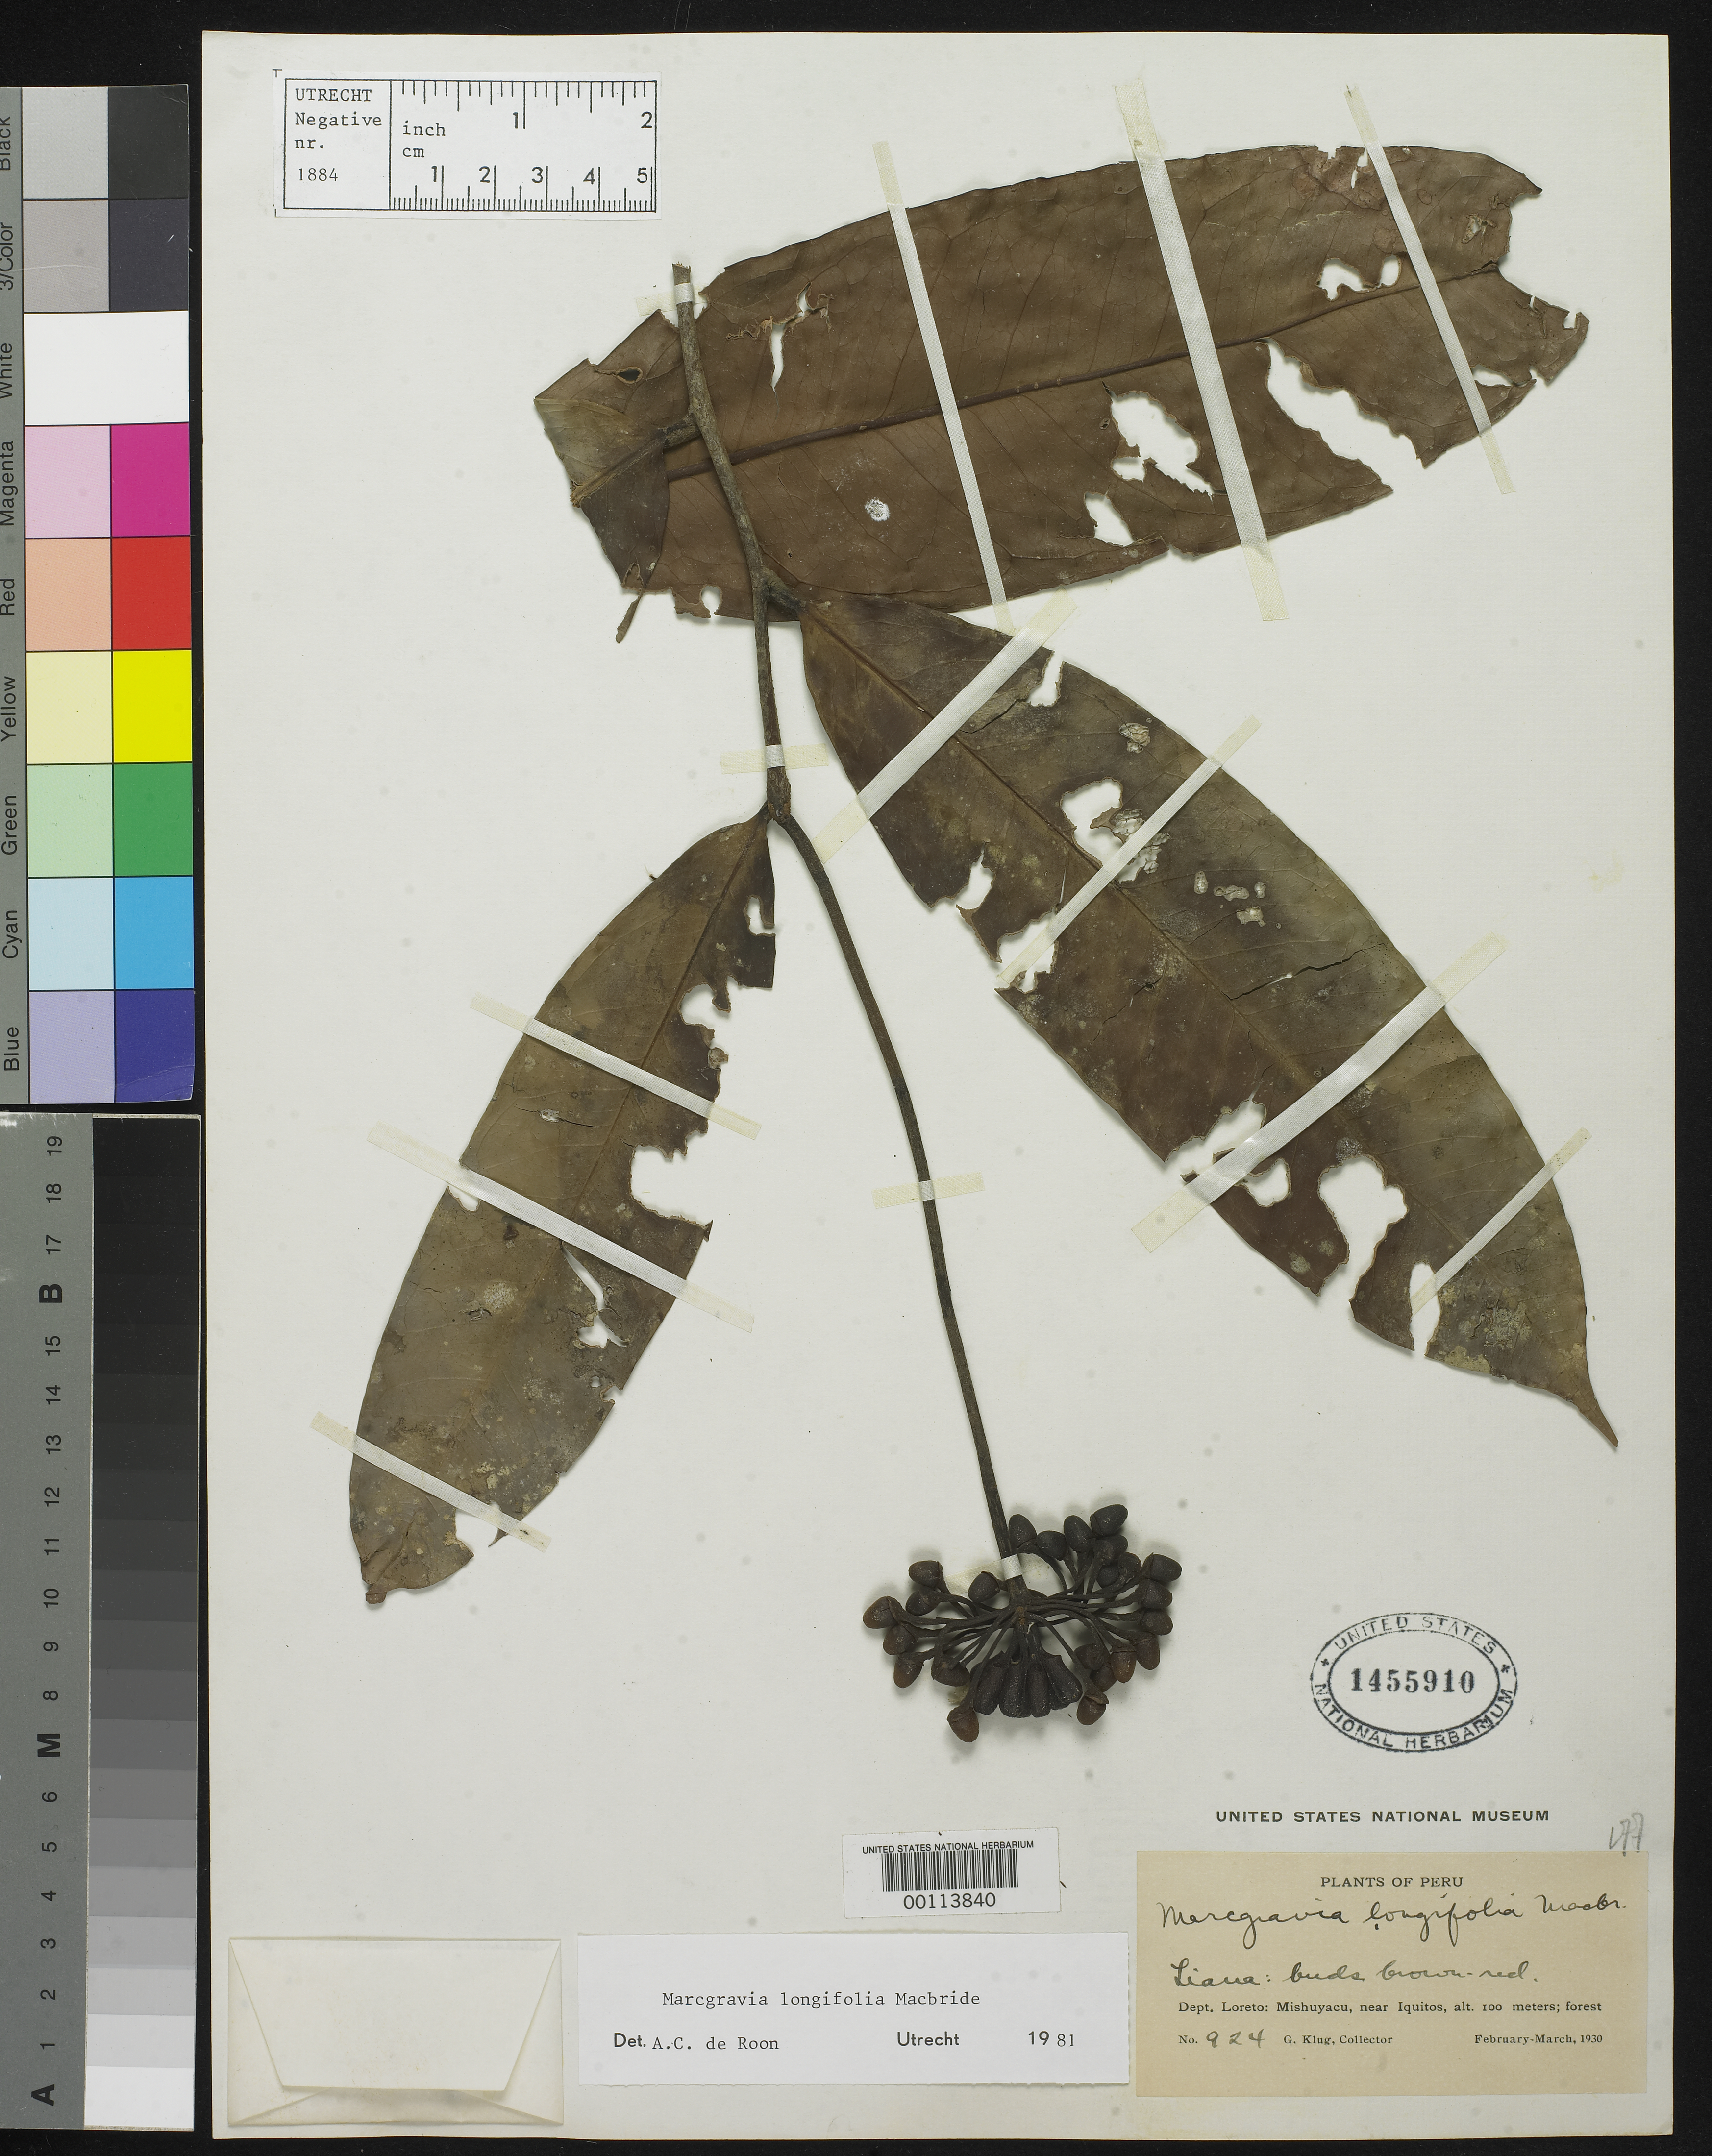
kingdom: Plantae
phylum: Tracheophyta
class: Magnoliopsida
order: Ericales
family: Marcgraviaceae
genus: Marcgravia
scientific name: Marcgravia longifolia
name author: J.F. Macbr.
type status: Isotype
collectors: G. Klug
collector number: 924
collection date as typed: Feb 1930 to -- Mar 1930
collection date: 1930-02/1930-03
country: Peru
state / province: Loreto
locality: Mishuyacu, near Iquitos.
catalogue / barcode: US 1455910